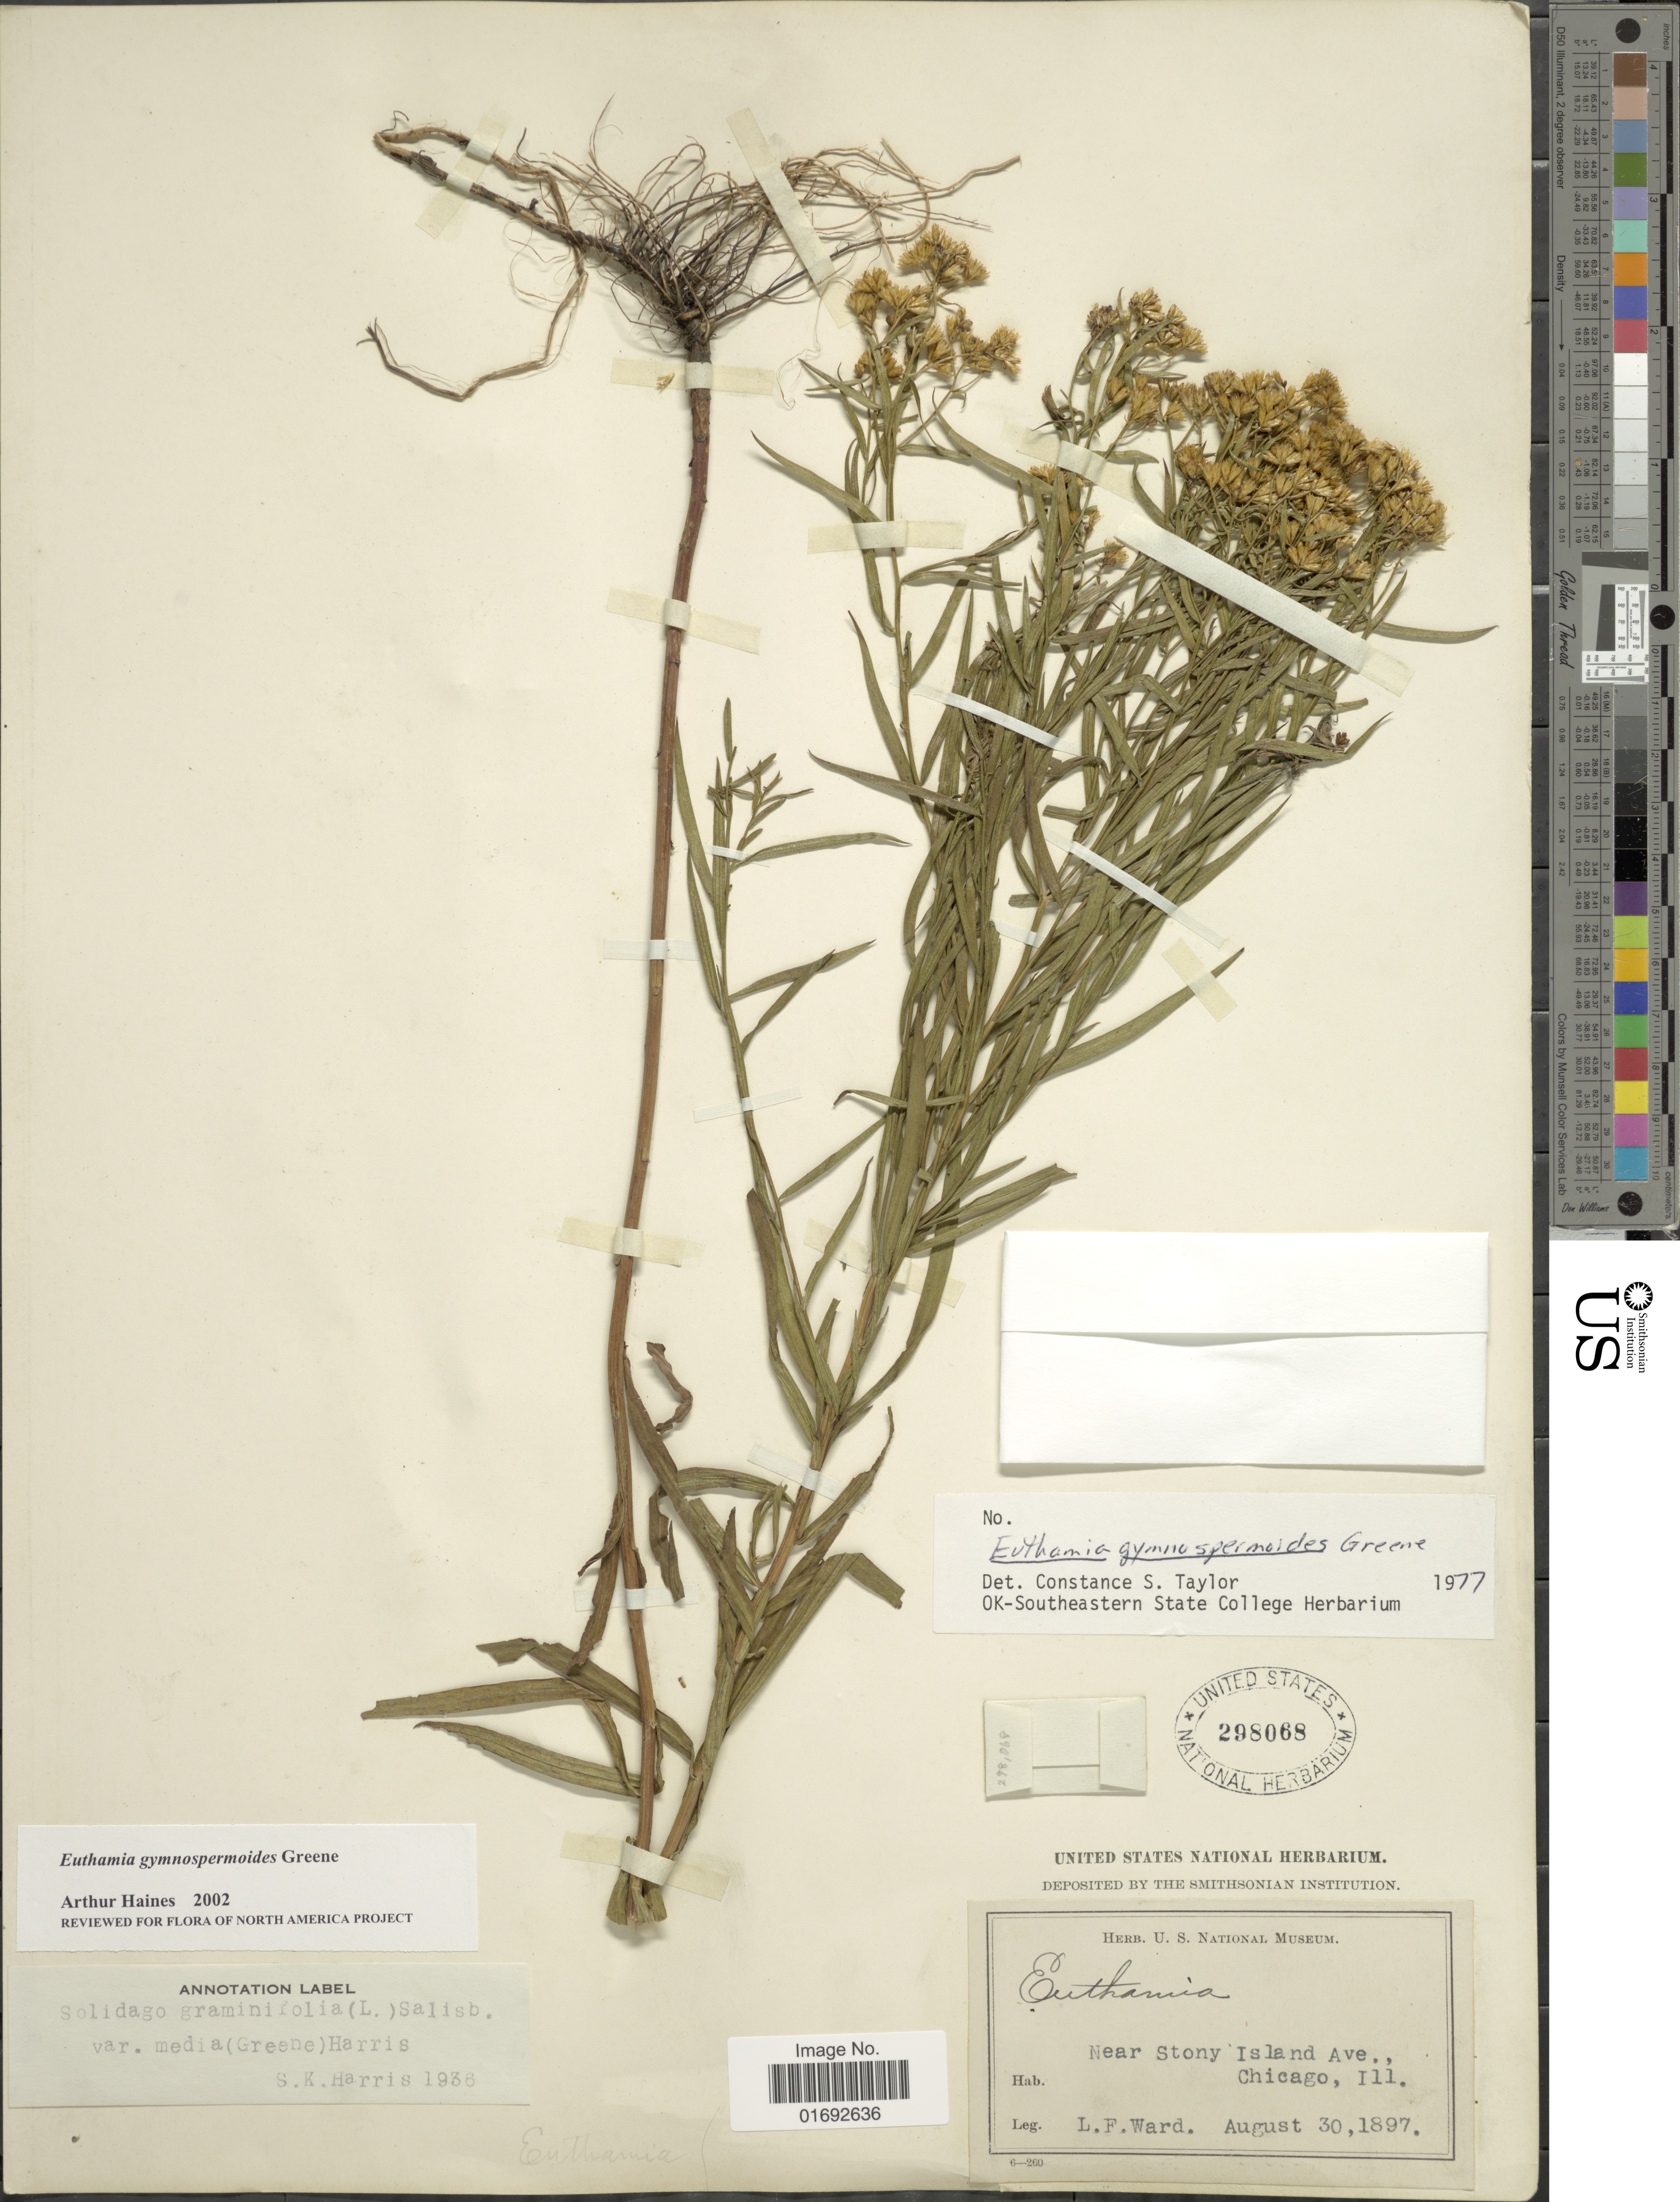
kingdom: Plantae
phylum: Tracheophyta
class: Magnoliopsida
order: Asterales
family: Asteraceae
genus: Euthamia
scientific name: Euthamia graminifolia var. major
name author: (Michx.) Moldenke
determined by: Urbatsch, Lowell E., Curator (LSU), Louisiana State University (UNITED STATES)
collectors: L. Ward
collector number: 298069*?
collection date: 1897-08-30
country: United States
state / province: Illinois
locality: Near Stony Island Ave., Chicago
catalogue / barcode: US 298068